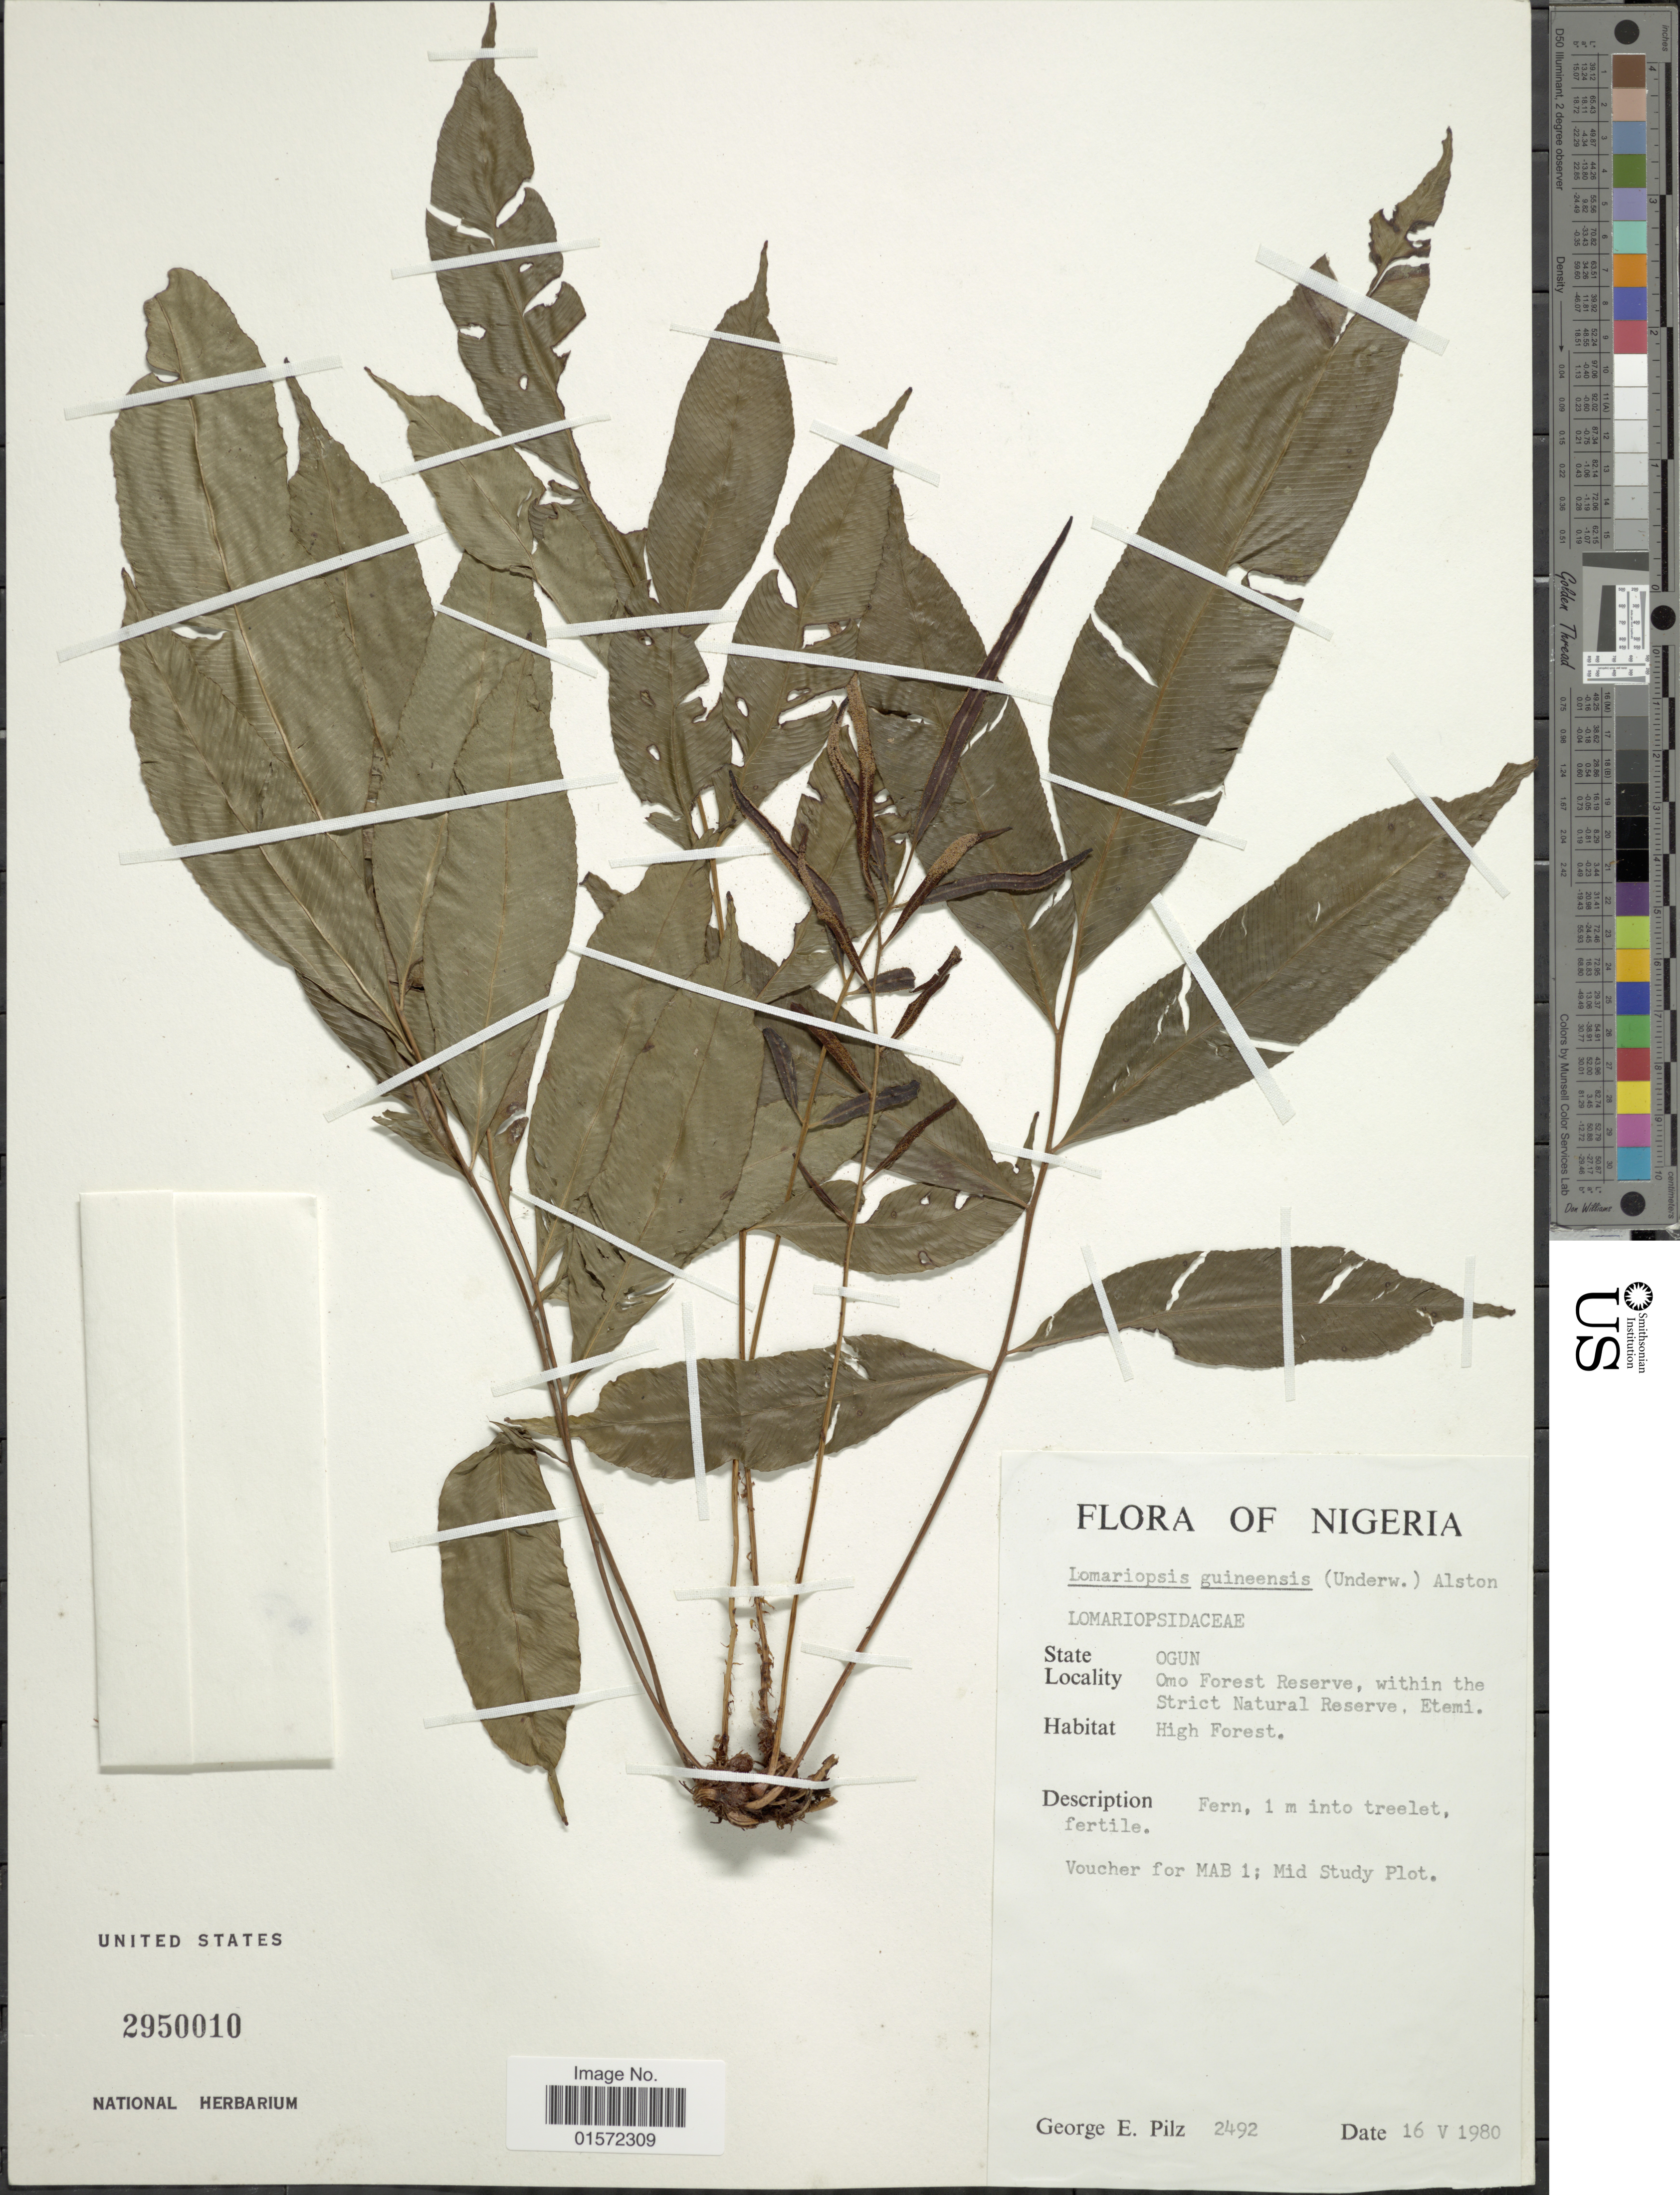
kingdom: Plantae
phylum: Tracheophyta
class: Polypodiopsida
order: Polypodiales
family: Lomariopsidaceae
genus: Lomariopsis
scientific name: Lomariopsis guineensis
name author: Holttum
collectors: G. E. Pilz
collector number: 2492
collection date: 1980-05-16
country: Nigeria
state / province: Ogun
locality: Omo Forest Reserve, within the Strict Natural Reserve, Etemi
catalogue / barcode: US 2950010